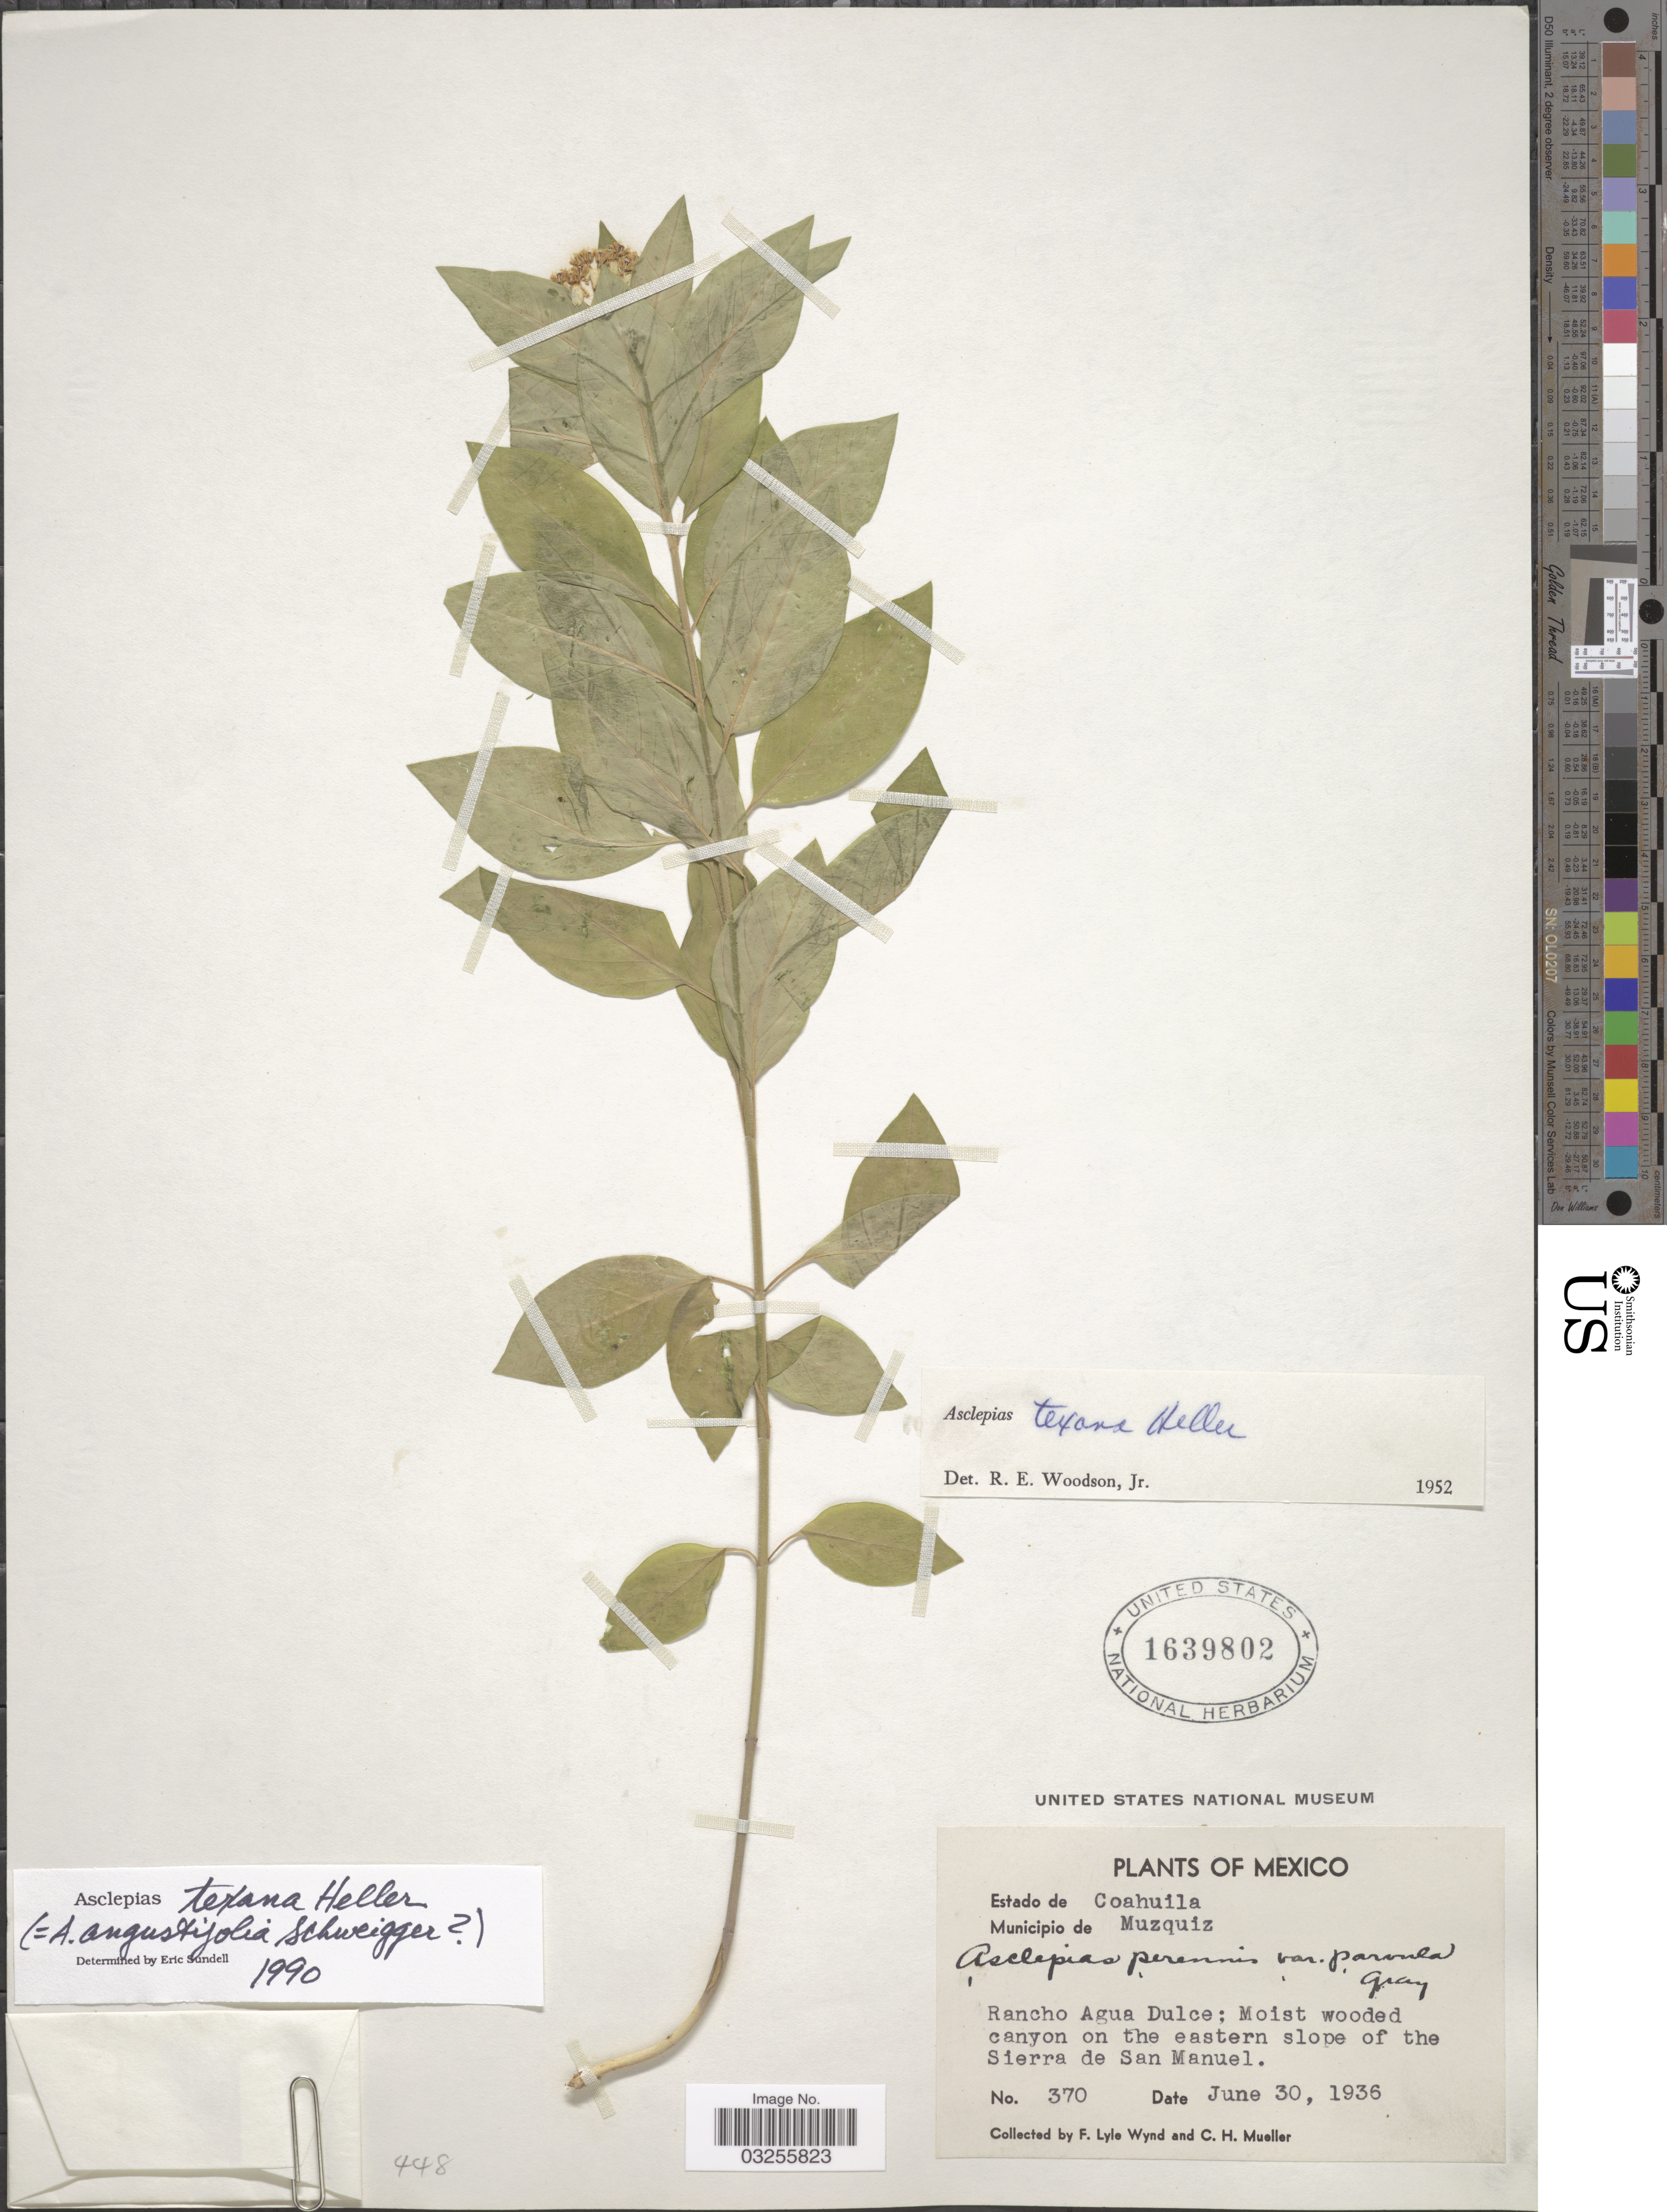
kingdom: Plantae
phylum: Tracheophyta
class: Magnoliopsida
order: Gentianales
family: Apocynaceae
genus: Asclepias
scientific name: Asclepias texana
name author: A. Heller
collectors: F. L. Wynd & C. H. Mueller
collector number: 370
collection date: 1936-06-30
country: Mexico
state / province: Coahuila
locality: Municipio de Muzquiz. Rancho Agua Dulce; Moist wooded canyon on the eastern slope of the Sierra de San Manuel.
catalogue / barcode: US 1639802